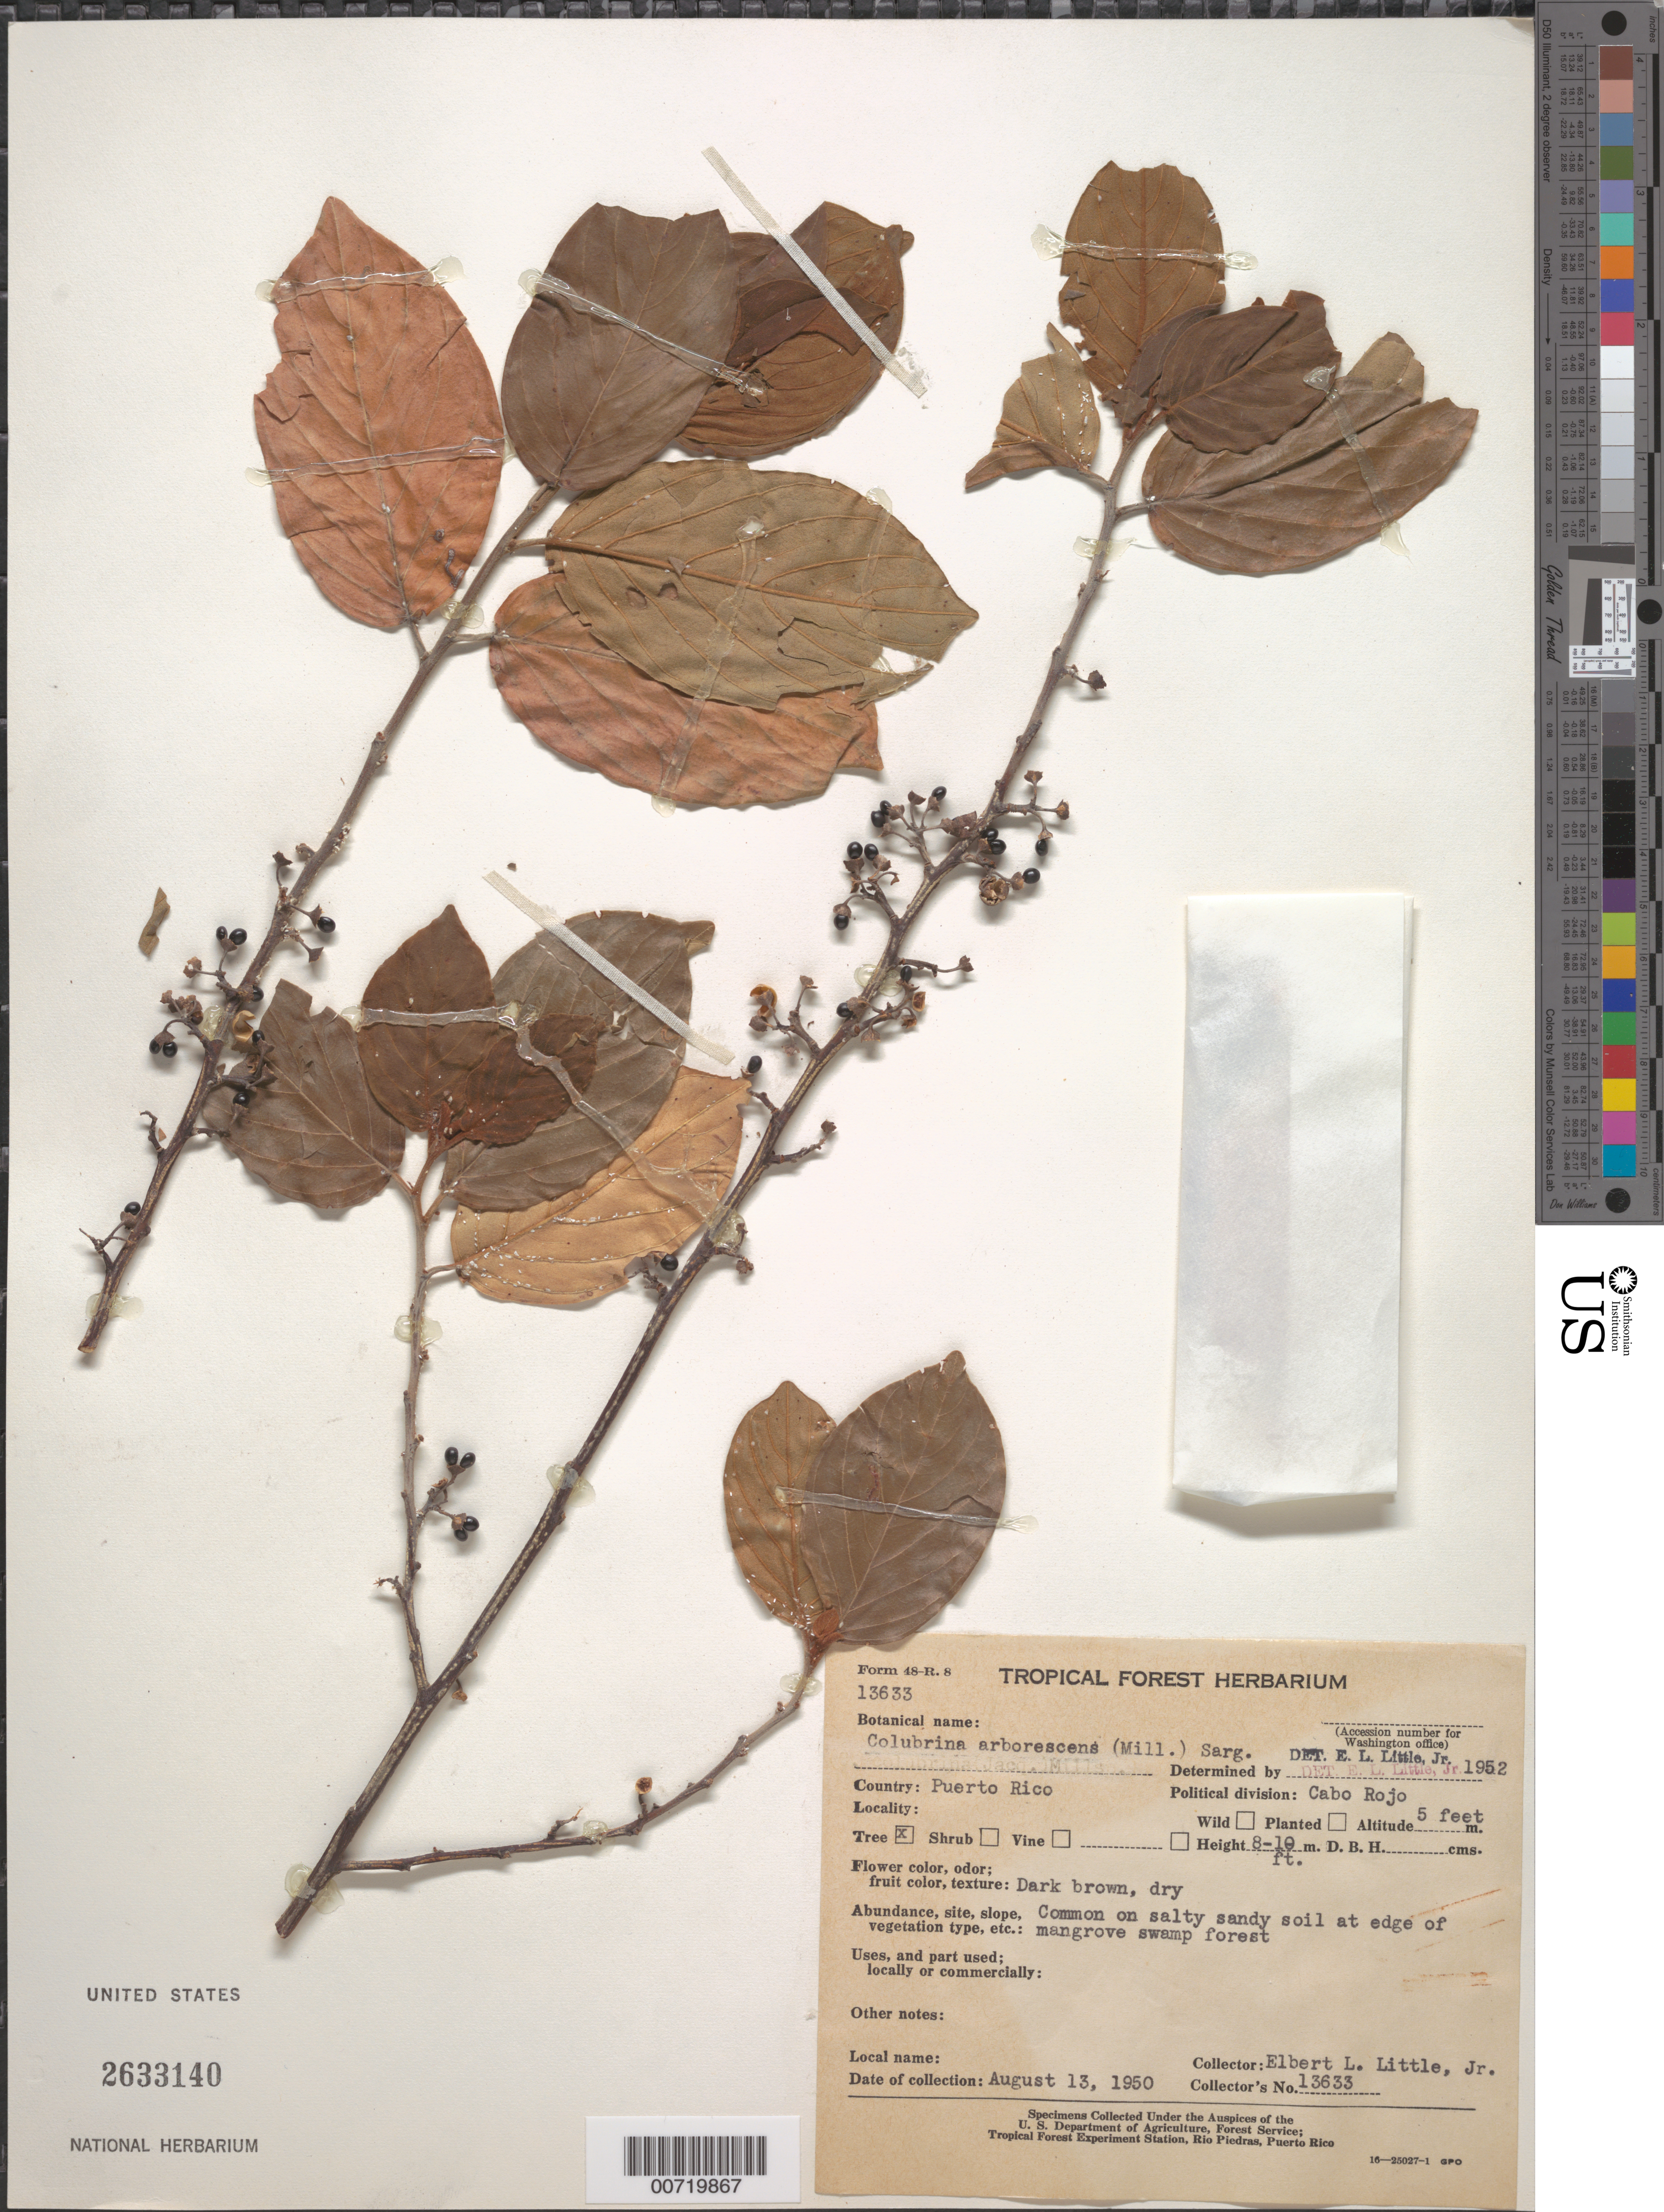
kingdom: Plantae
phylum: Tracheophyta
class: Magnoliopsida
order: Rosales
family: Rhamnaceae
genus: Colubrina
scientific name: Colubrina arborescens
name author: (Mill.) Sarg.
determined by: Little, Elbert L., Jr., (FSSR), United States Department of Agriculture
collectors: E. L. Little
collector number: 13633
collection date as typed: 13 Aug 1950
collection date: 1950-08-13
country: Puerto Rico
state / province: Cabo Rojo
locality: Cabo Rojo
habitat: On salty sandy soil at edge of mangrove swamp forest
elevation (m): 5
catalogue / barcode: US 2633140